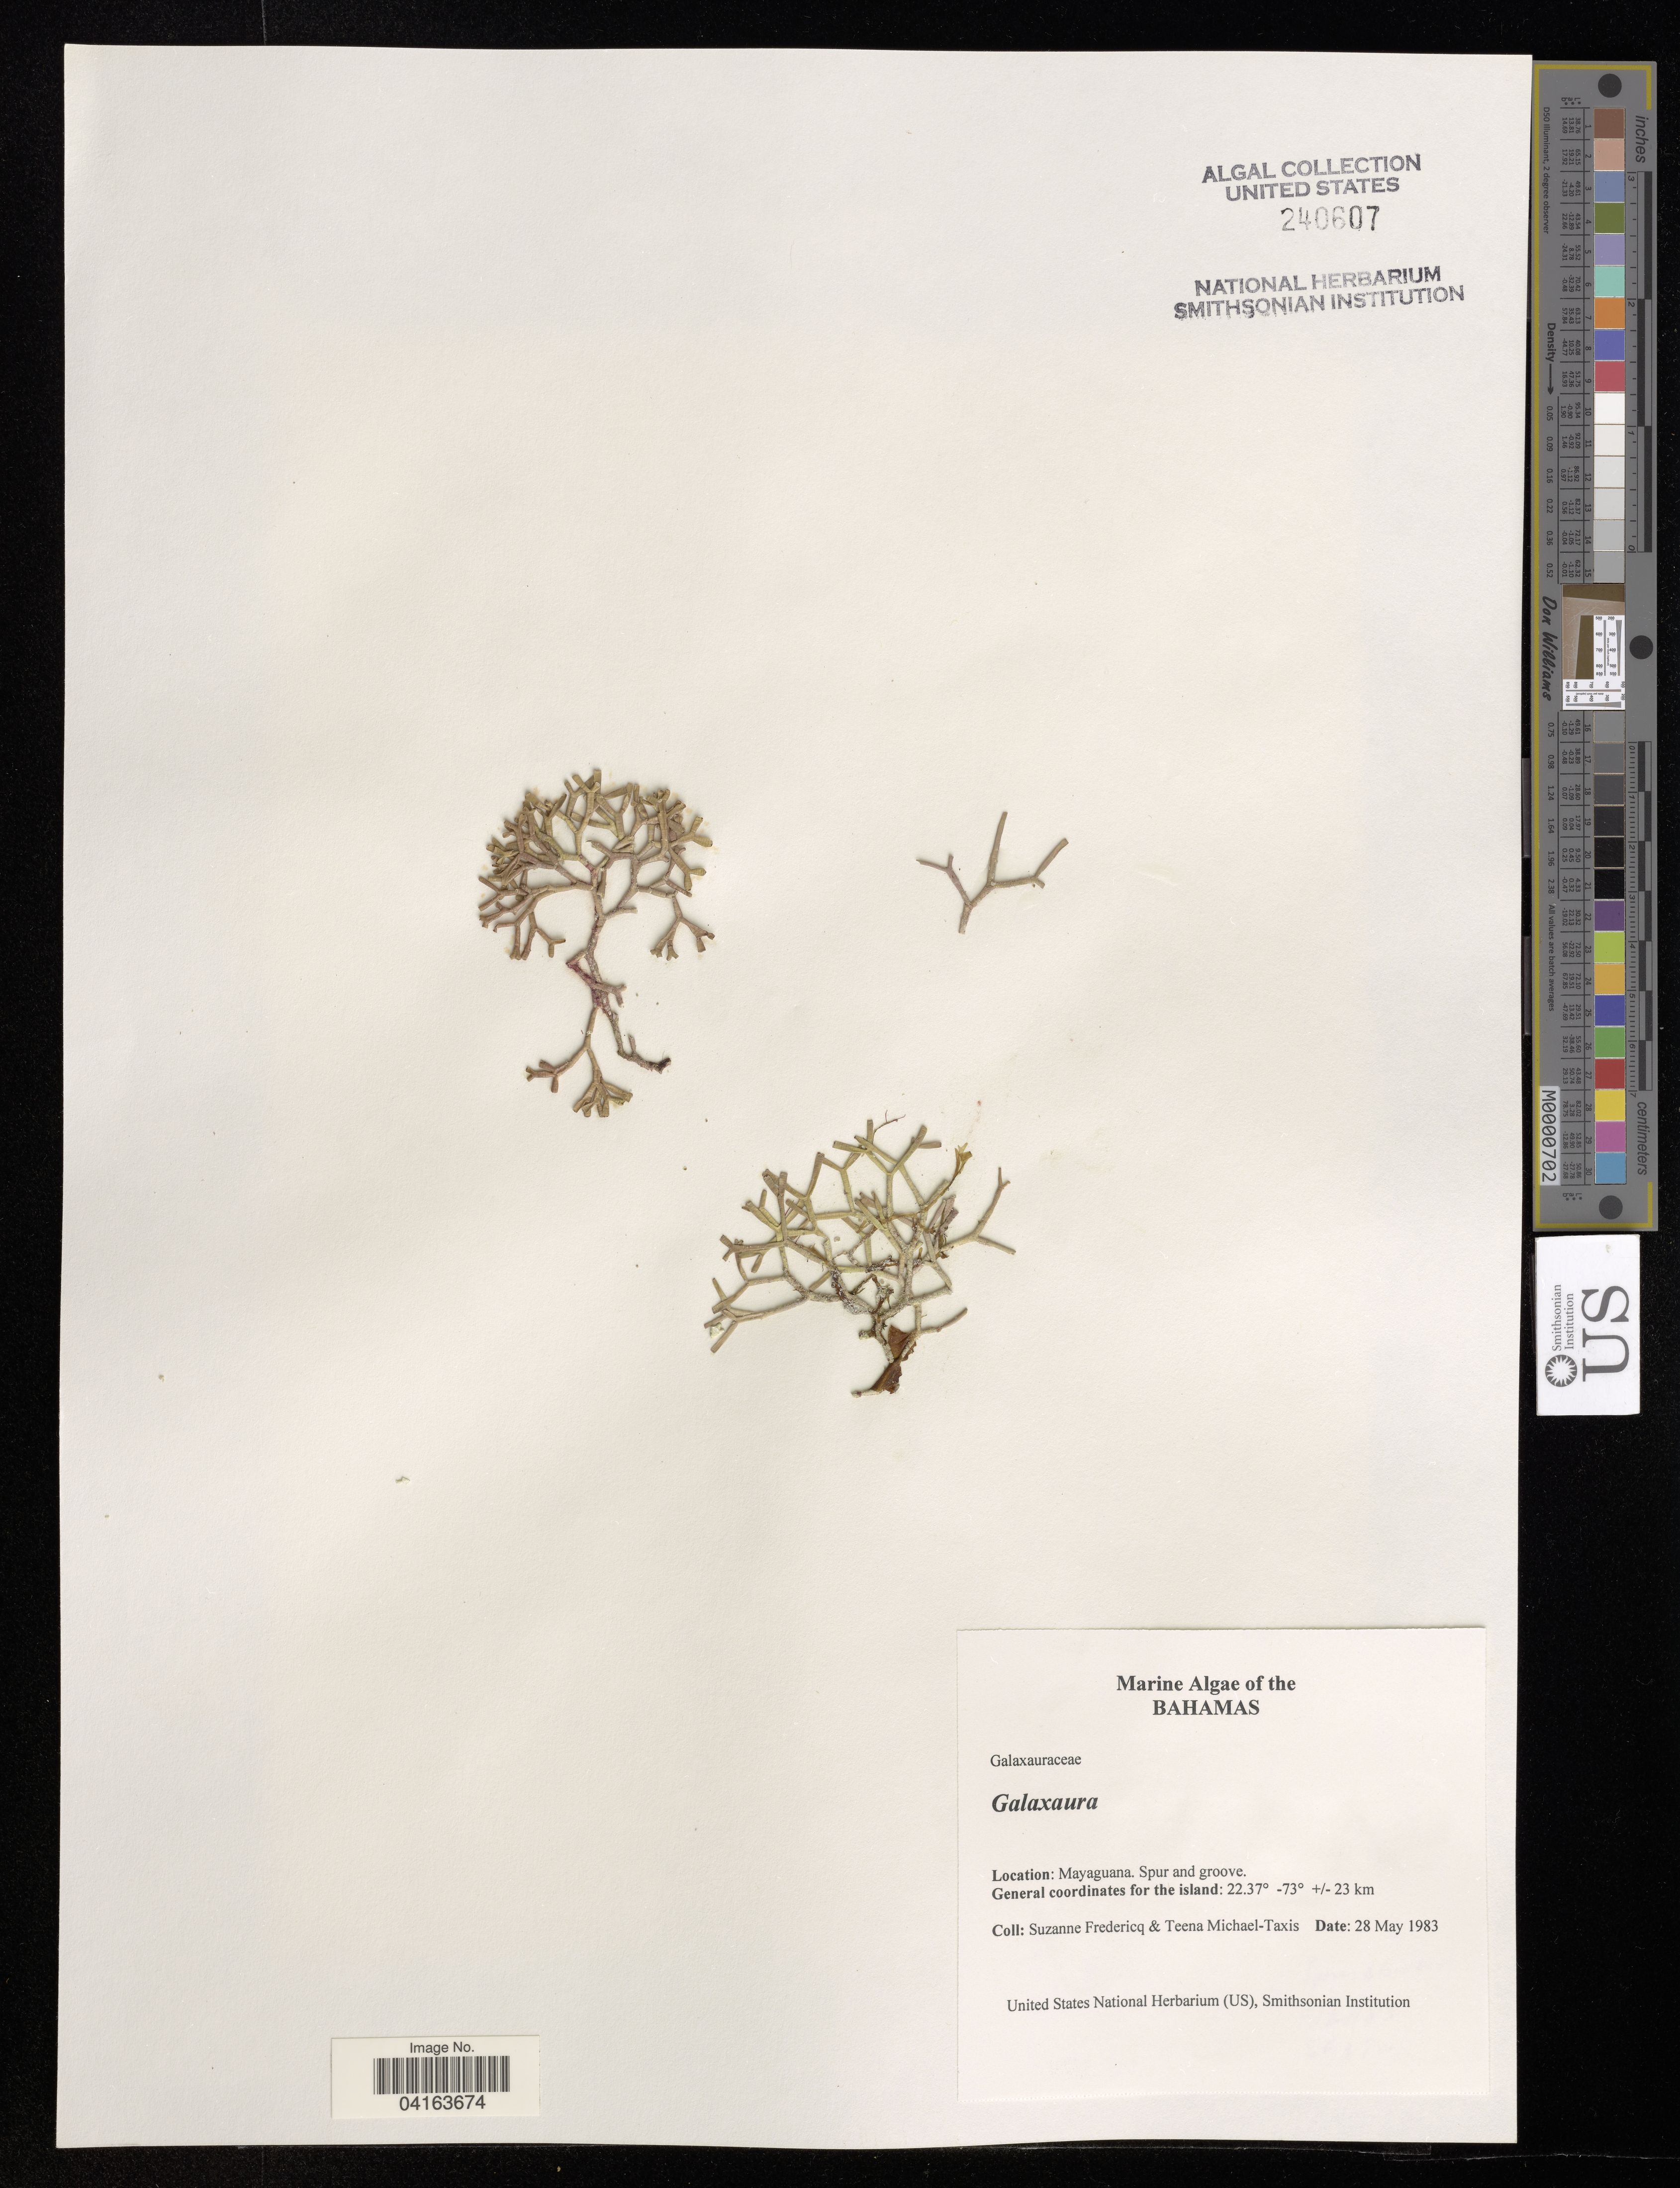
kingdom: Plantae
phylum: Rhodophyta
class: Florideophyceae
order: Nemaliales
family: Galaxauraceae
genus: Galaxaura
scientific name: Galaxaura sp.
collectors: S. Fredericq & T. Michael-Taxis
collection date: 1983-05-28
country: Bahamas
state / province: Mayaguana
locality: Spur and groove.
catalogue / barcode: US 240607